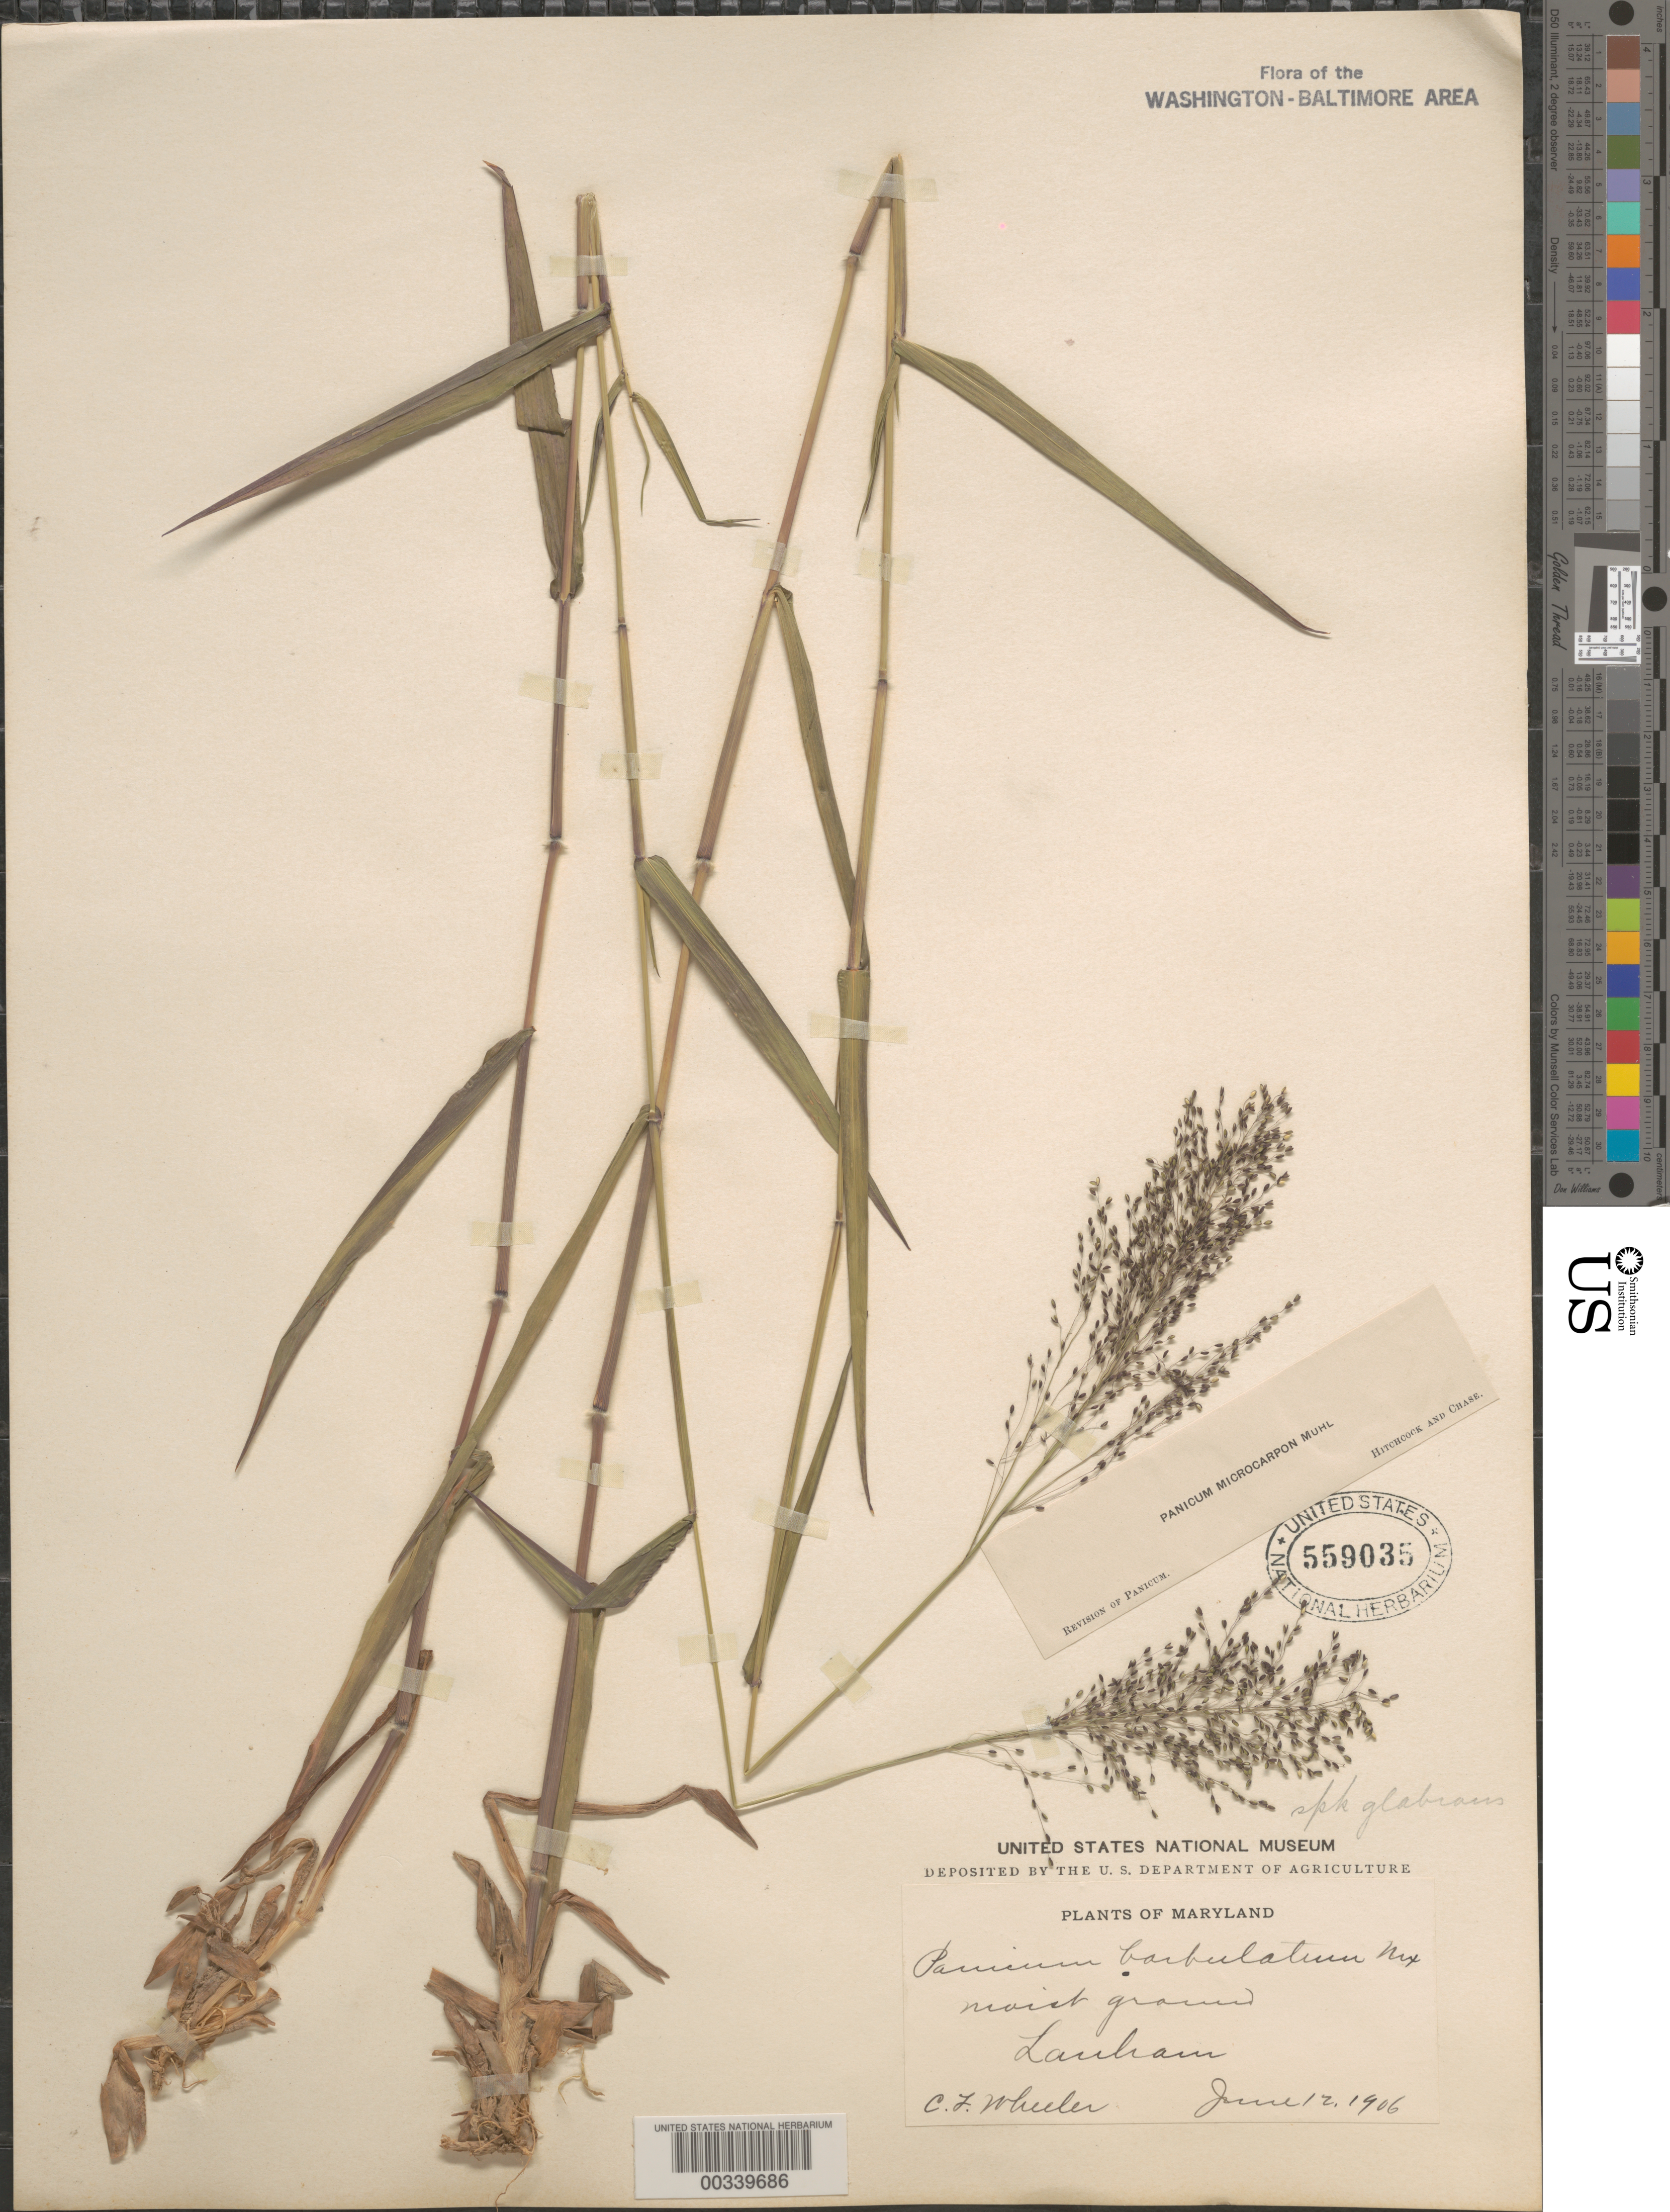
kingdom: Plantae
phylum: Tracheophyta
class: Liliopsida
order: Poales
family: Poaceae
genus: Dichanthelium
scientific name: Dichanthelium dichotomum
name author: (L.) Gould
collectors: C. Wheeler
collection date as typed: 12 Jun 1906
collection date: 1906-06-12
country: United States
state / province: Maryland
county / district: Prince George's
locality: Lanham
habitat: Moist grass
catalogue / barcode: US 559035